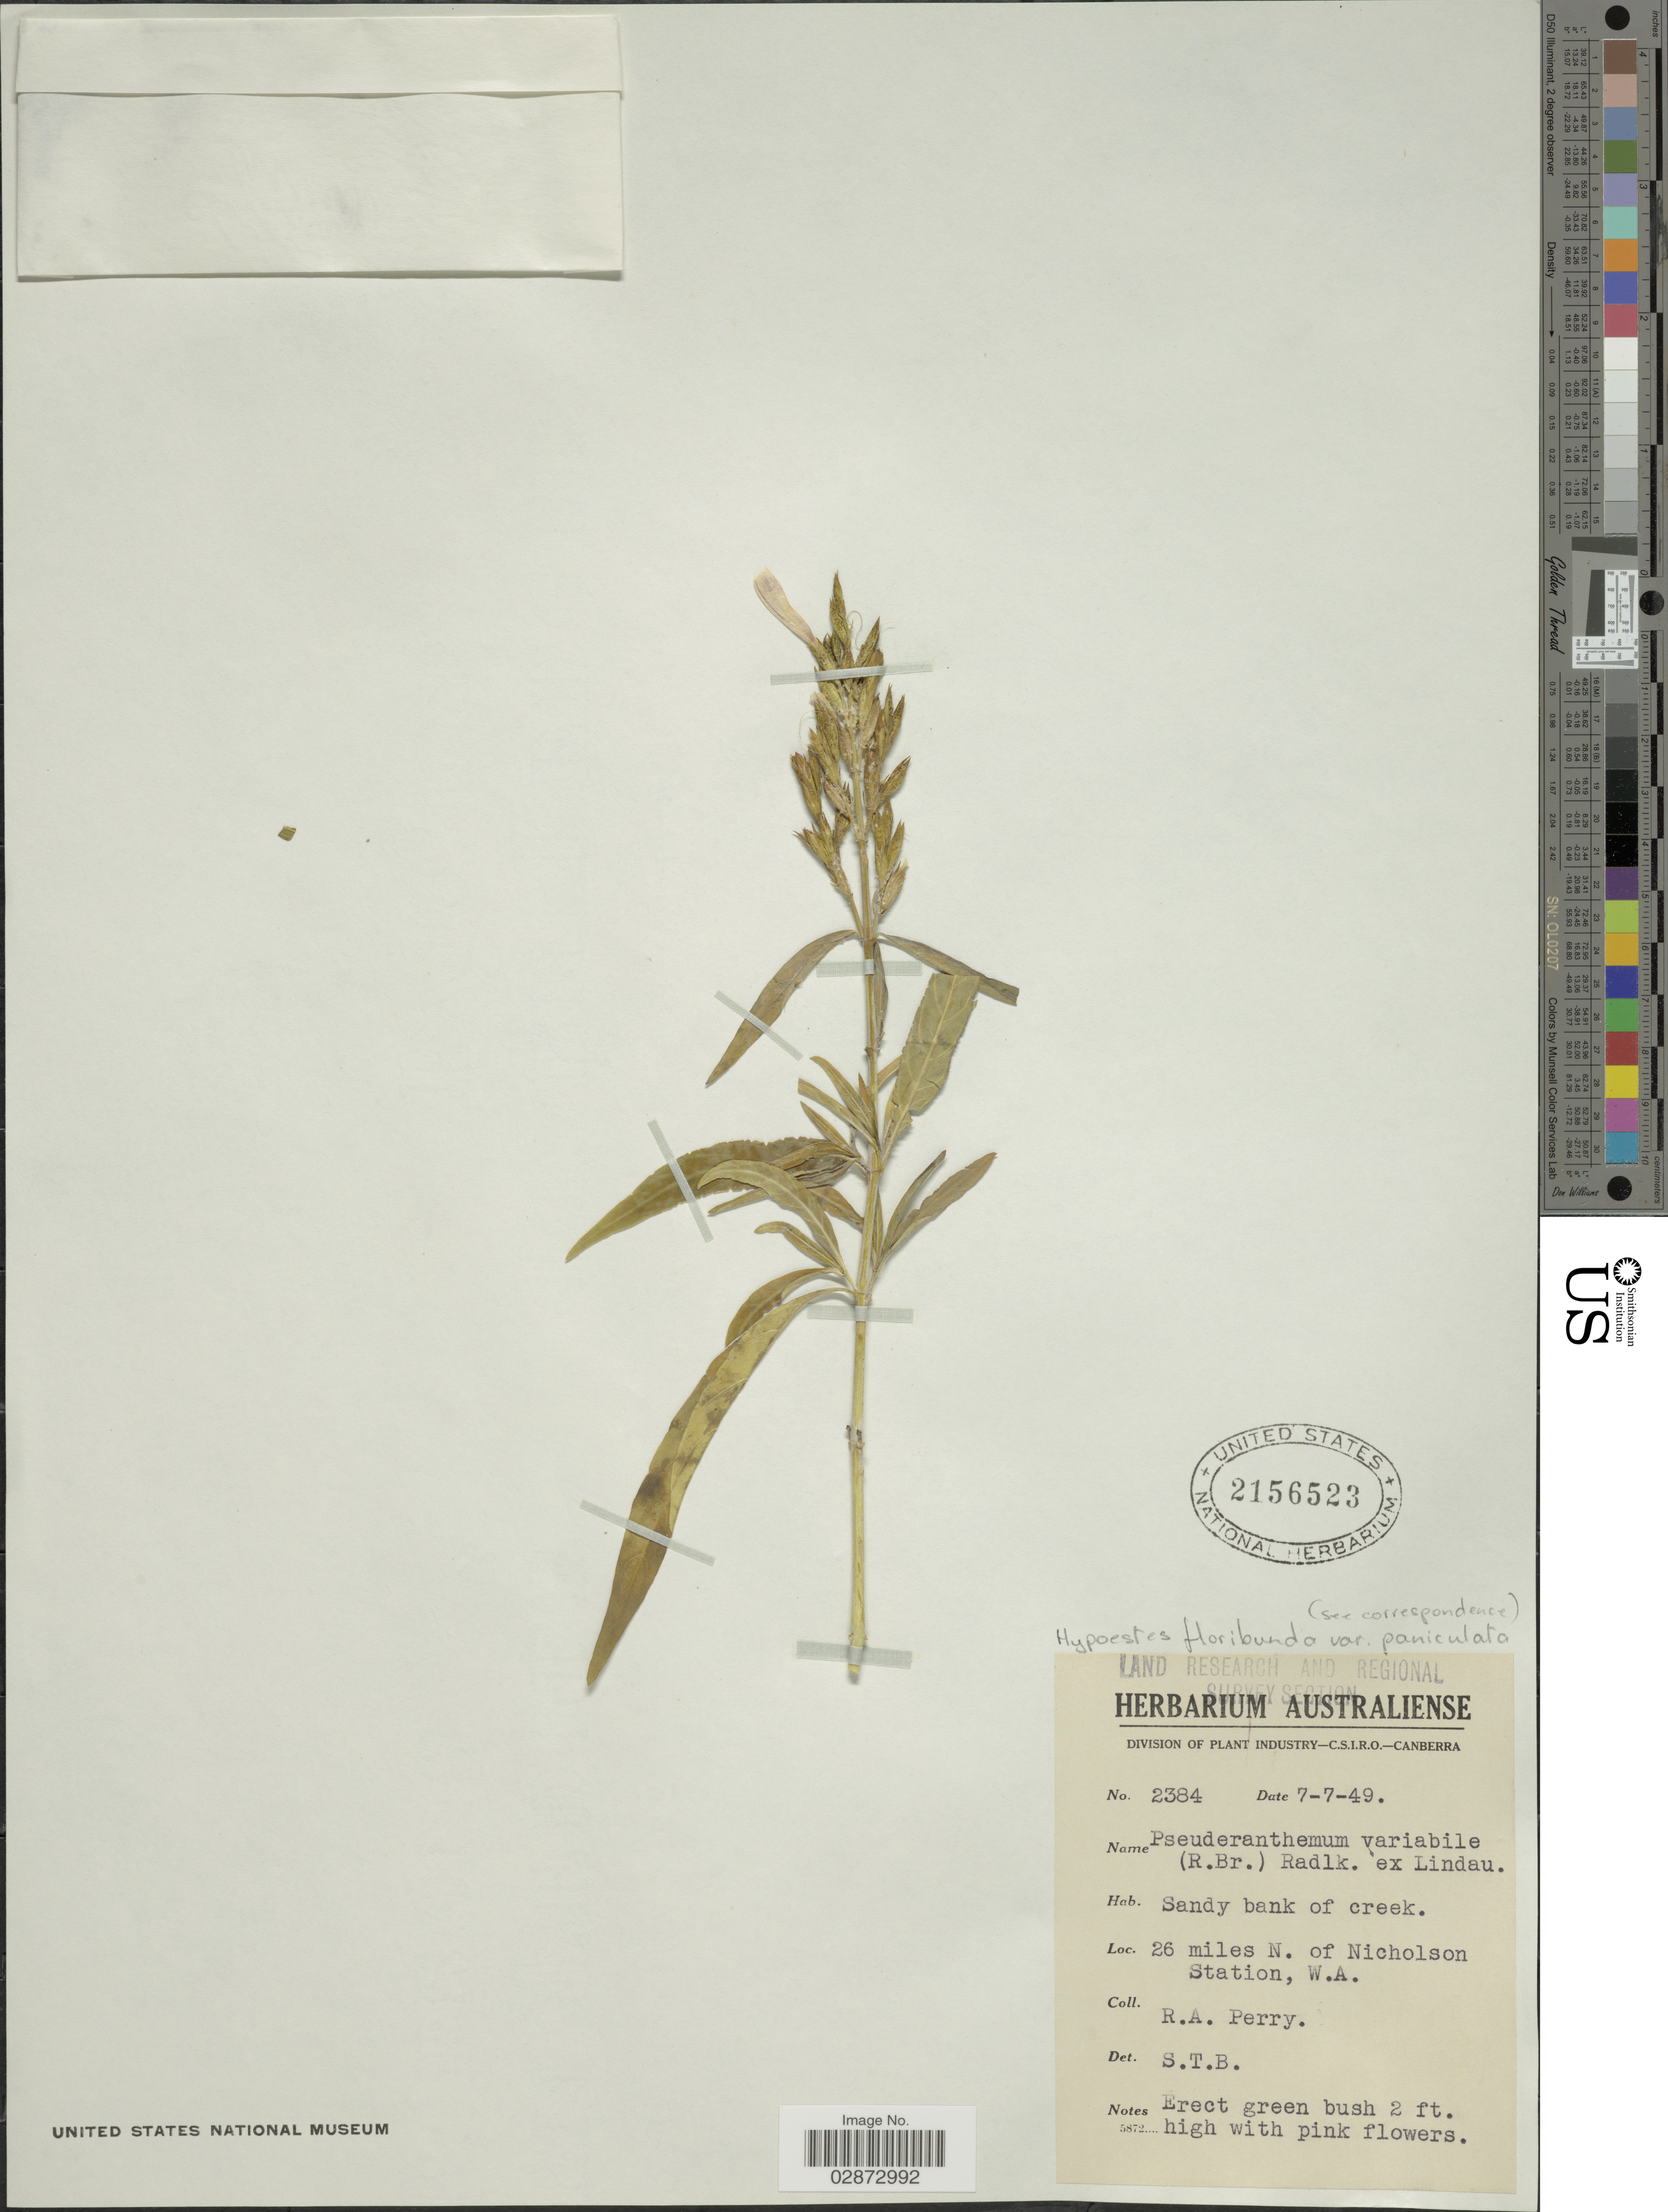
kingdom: Plantae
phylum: Tracheophyta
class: Magnoliopsida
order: Lamiales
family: Acanthaceae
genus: Hypoestes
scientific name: Hypoestes floribunda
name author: R. Br.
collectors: Perry, R. A.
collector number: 2384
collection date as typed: Transcribed d/m/y: 7/7/49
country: Australia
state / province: Western Australia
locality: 26 miles N. of Nicholson Station, W.A.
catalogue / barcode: US 2156523